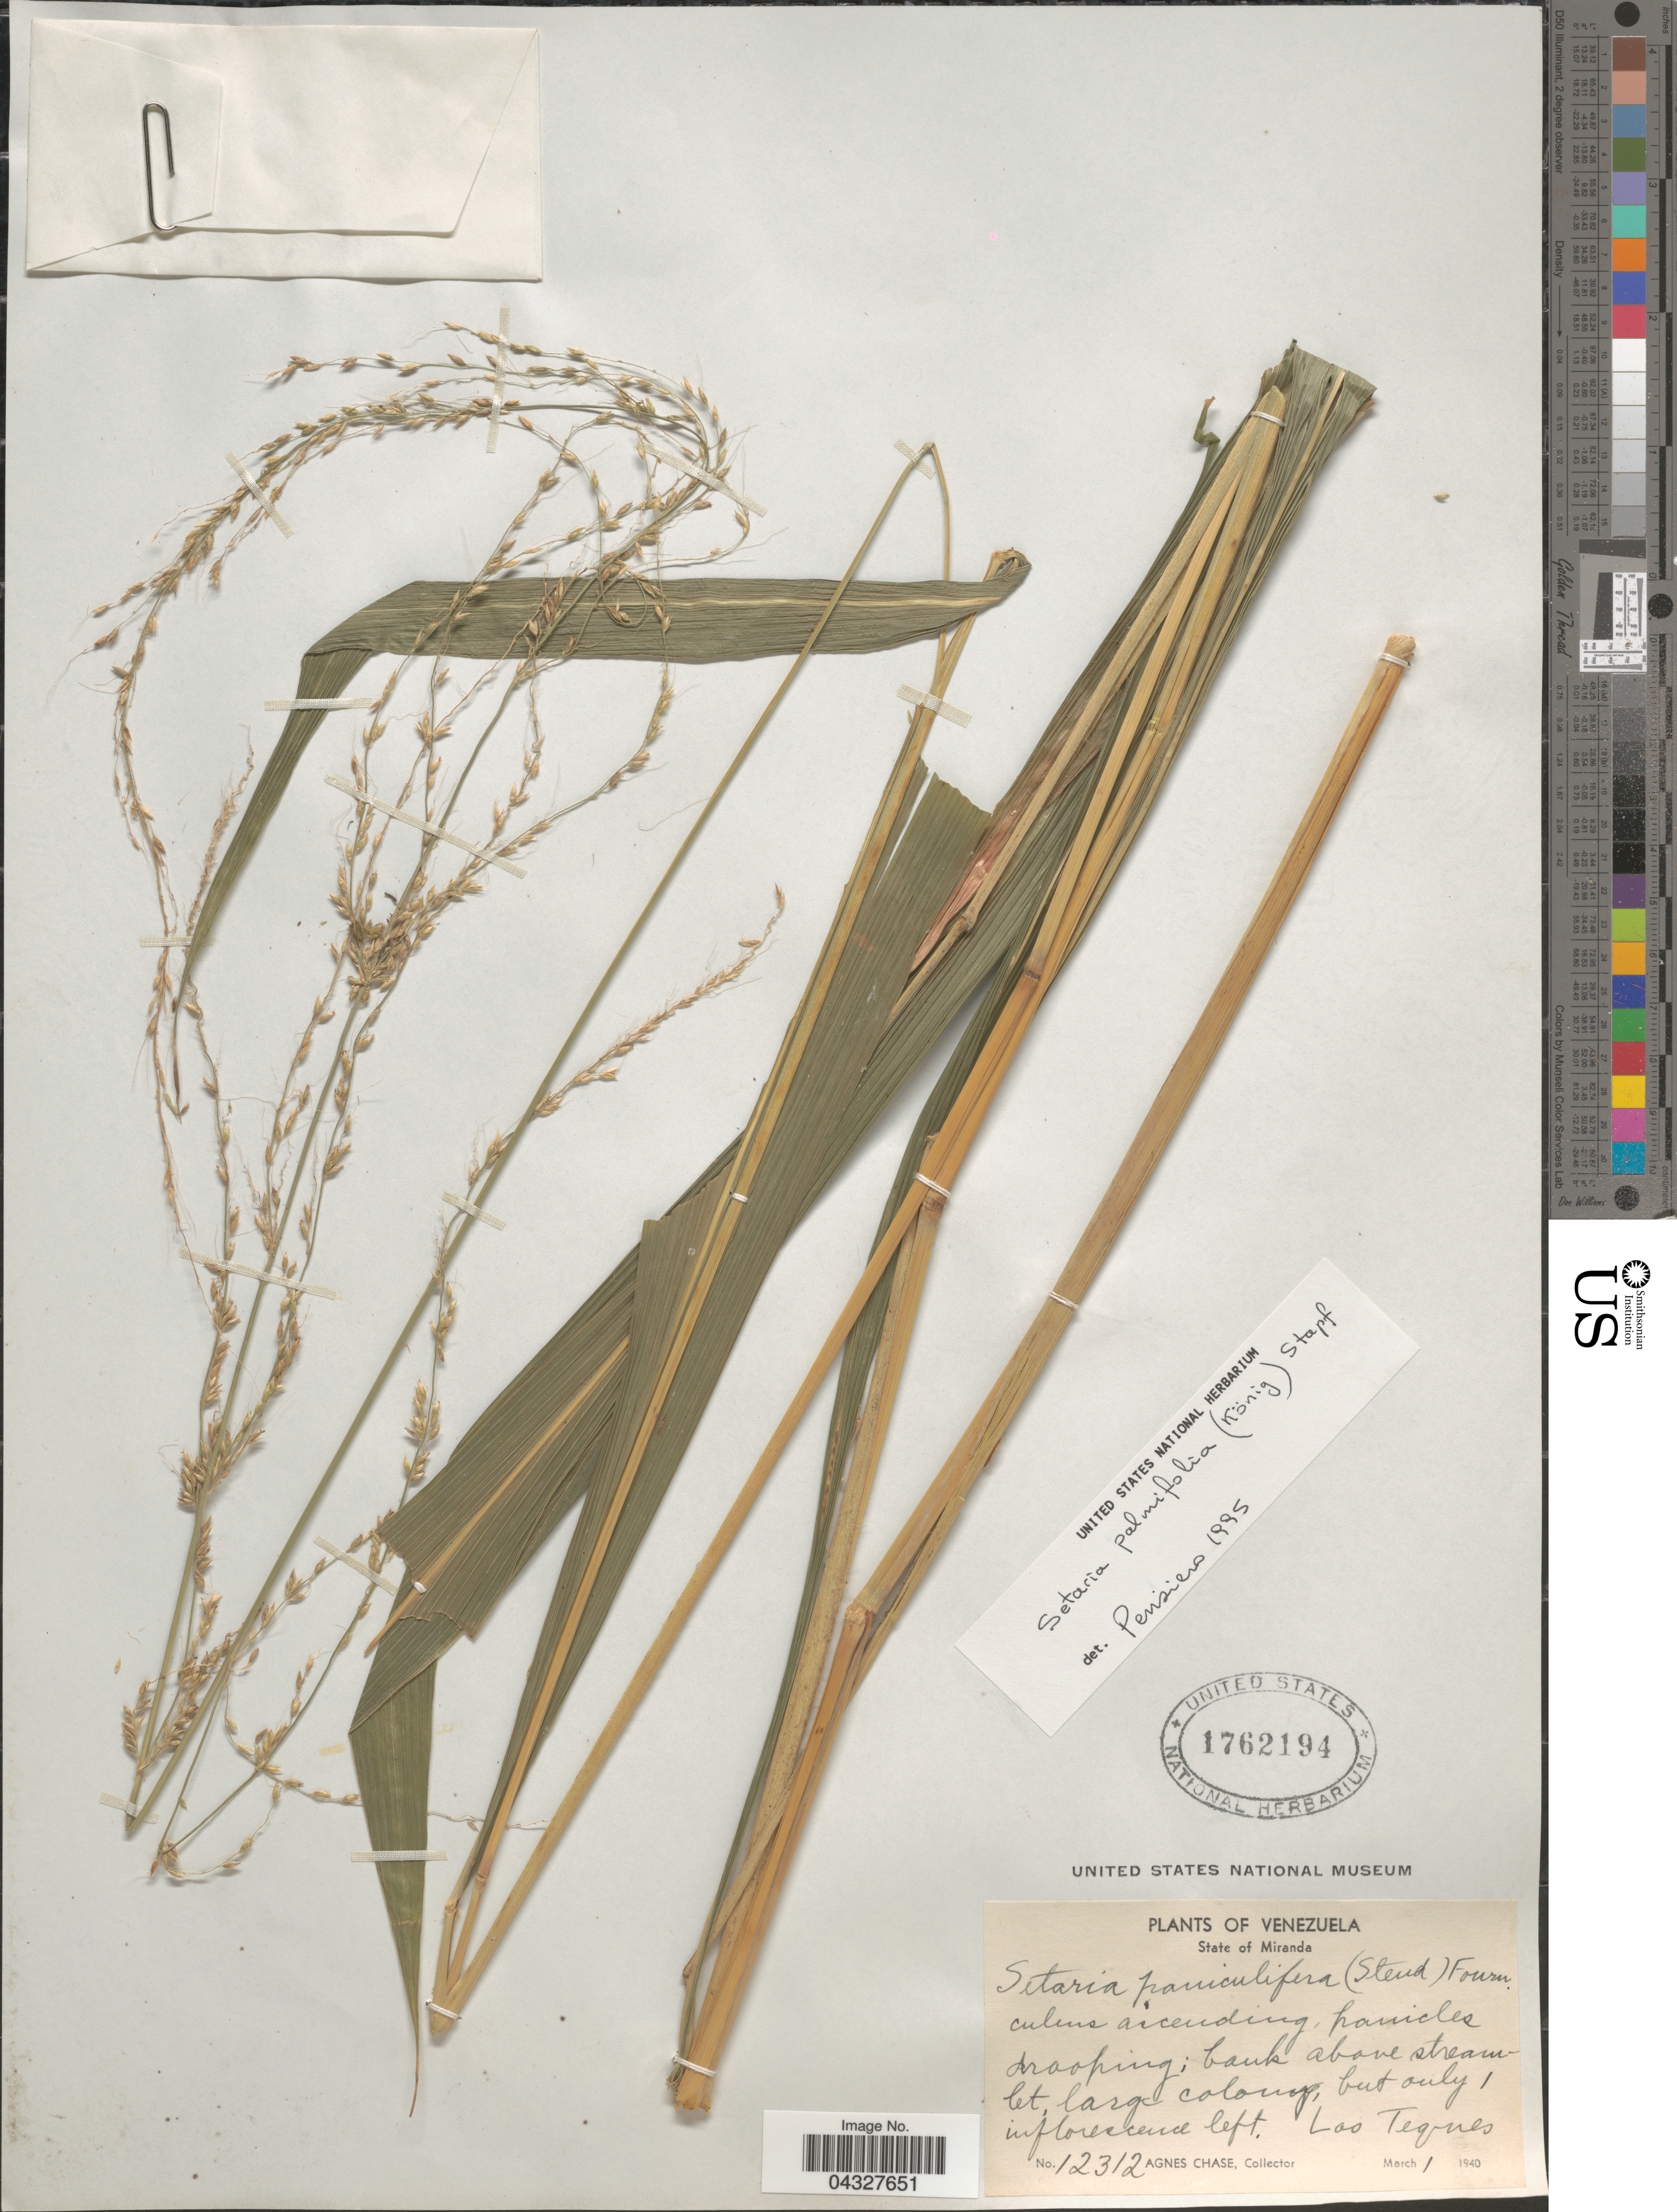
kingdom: Plantae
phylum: Tracheophyta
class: Liliopsida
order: Poales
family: Poaceae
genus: Setaria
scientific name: Setaria palmifolia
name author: (J. Koenig) Stapf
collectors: A. Chase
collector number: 12312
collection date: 1940-03-01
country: Venezuela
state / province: Miranda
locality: Bank above streamlet. Las Teques.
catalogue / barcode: US 1762194